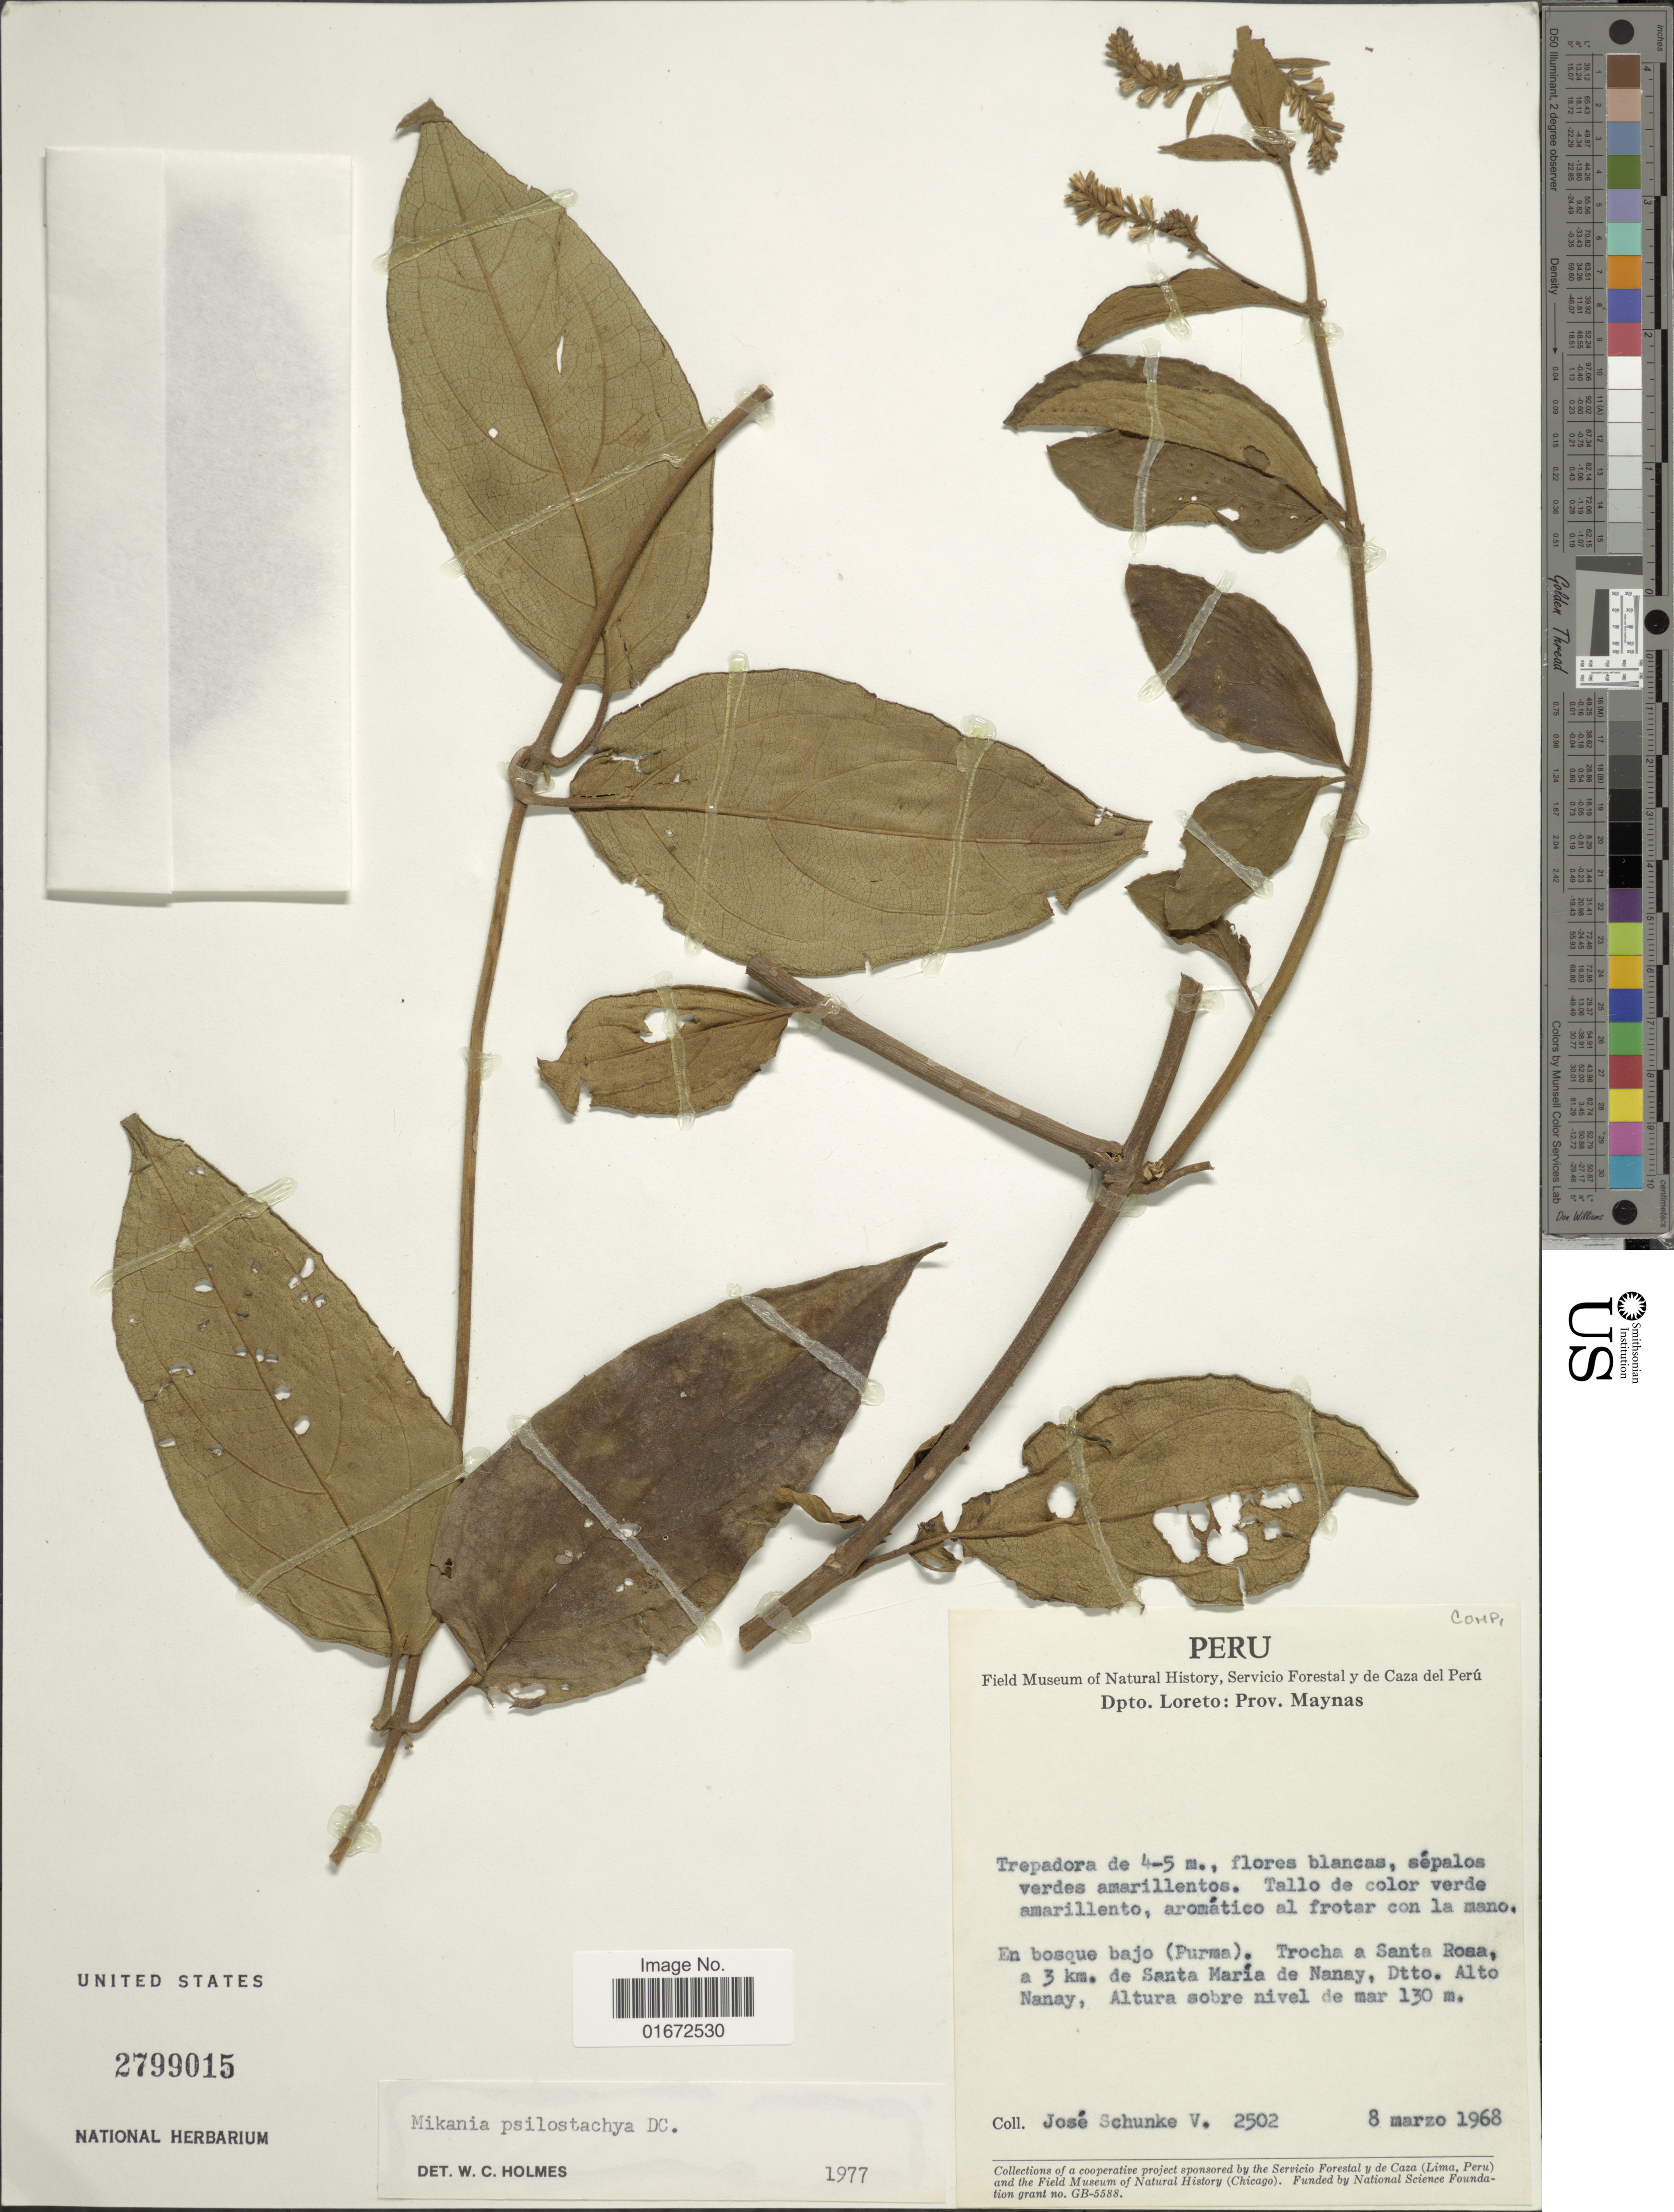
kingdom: Plantae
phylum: Tracheophyta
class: Magnoliopsida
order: Asterales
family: Asteraceae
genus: Mikania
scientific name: Mikania psilostachya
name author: DC.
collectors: J. Schunke Vigo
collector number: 2502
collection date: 1968-03-08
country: Peru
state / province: Loreto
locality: Dpto. Loreto: Prov. Maynas. En bosque bajo (Purma). Trocha a Santa Rosa, a 3 km. de Santa María de Nanay, Dtto. Alto Nanay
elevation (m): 130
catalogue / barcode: US 2799015